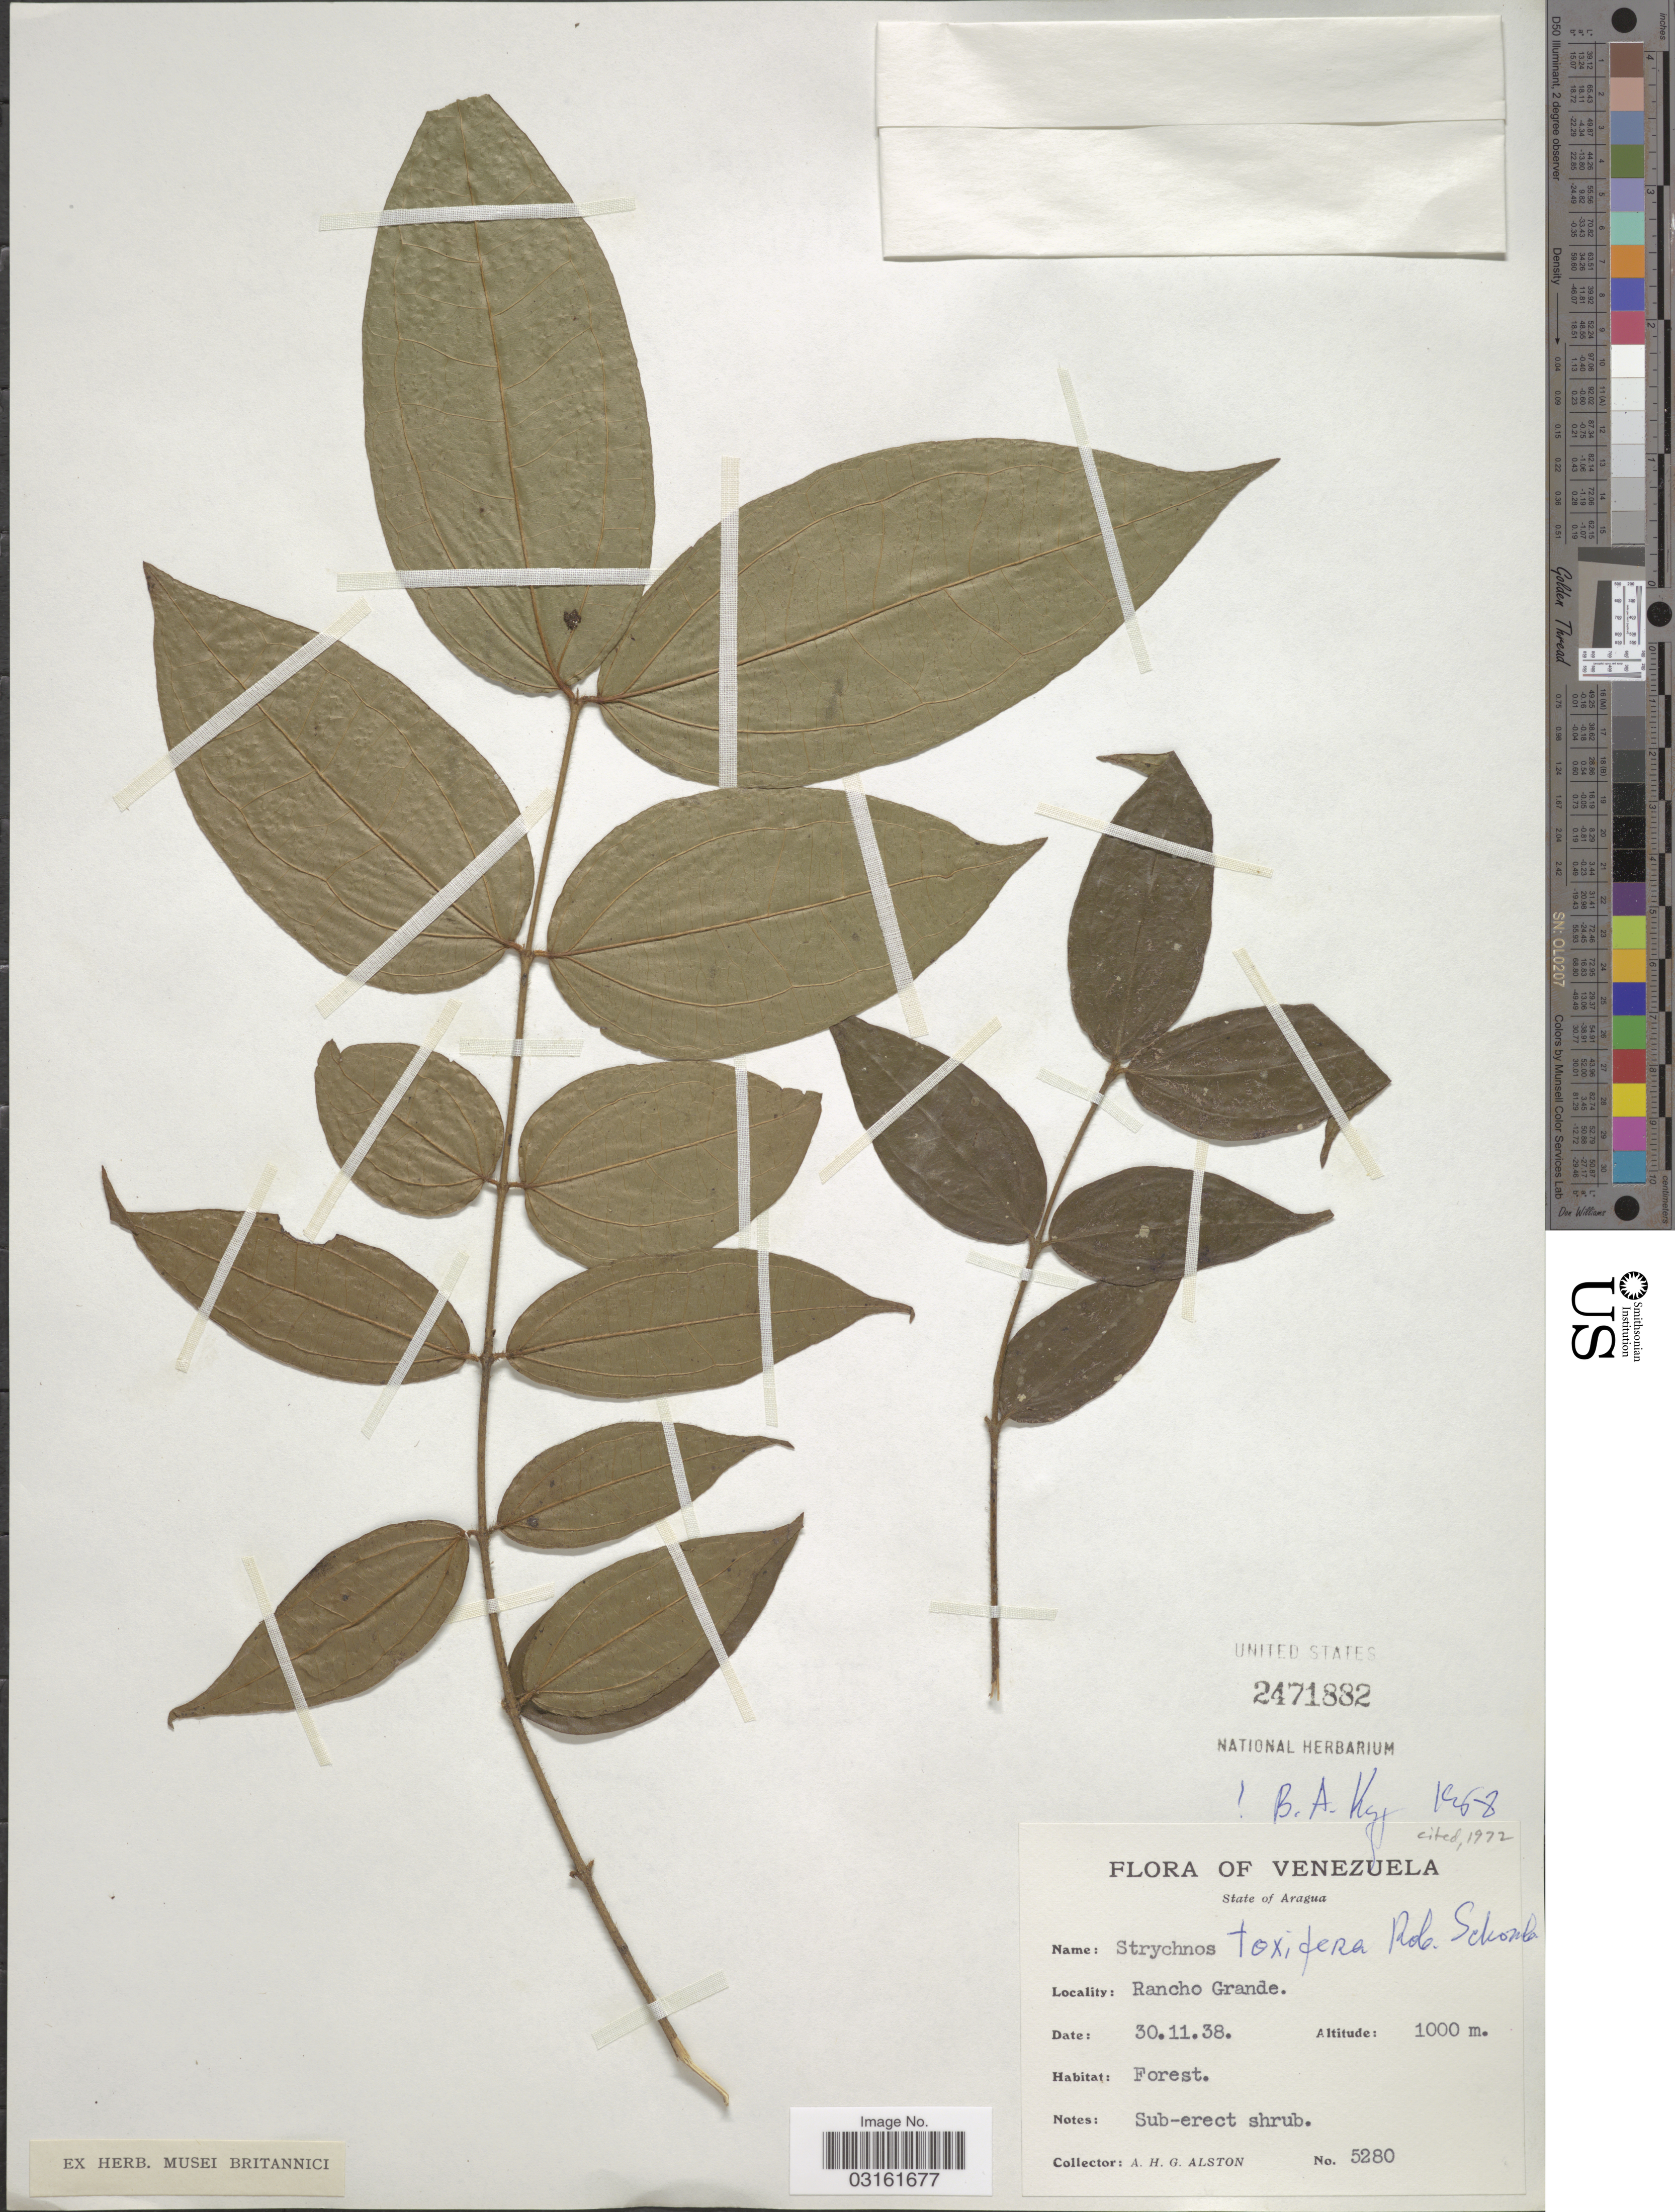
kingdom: Plantae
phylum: Tracheophyta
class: Magnoliopsida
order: Gentianales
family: Loganiaceae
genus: Strychnos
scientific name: Strychnos toxifera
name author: R.H. Schomb. ex Benth.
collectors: A. H. Alston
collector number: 5280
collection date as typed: Transcribed d/m/y: 30/11/38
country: Venezuela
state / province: Aragua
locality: Rancho Grande.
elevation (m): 1000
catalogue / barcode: US 2471882